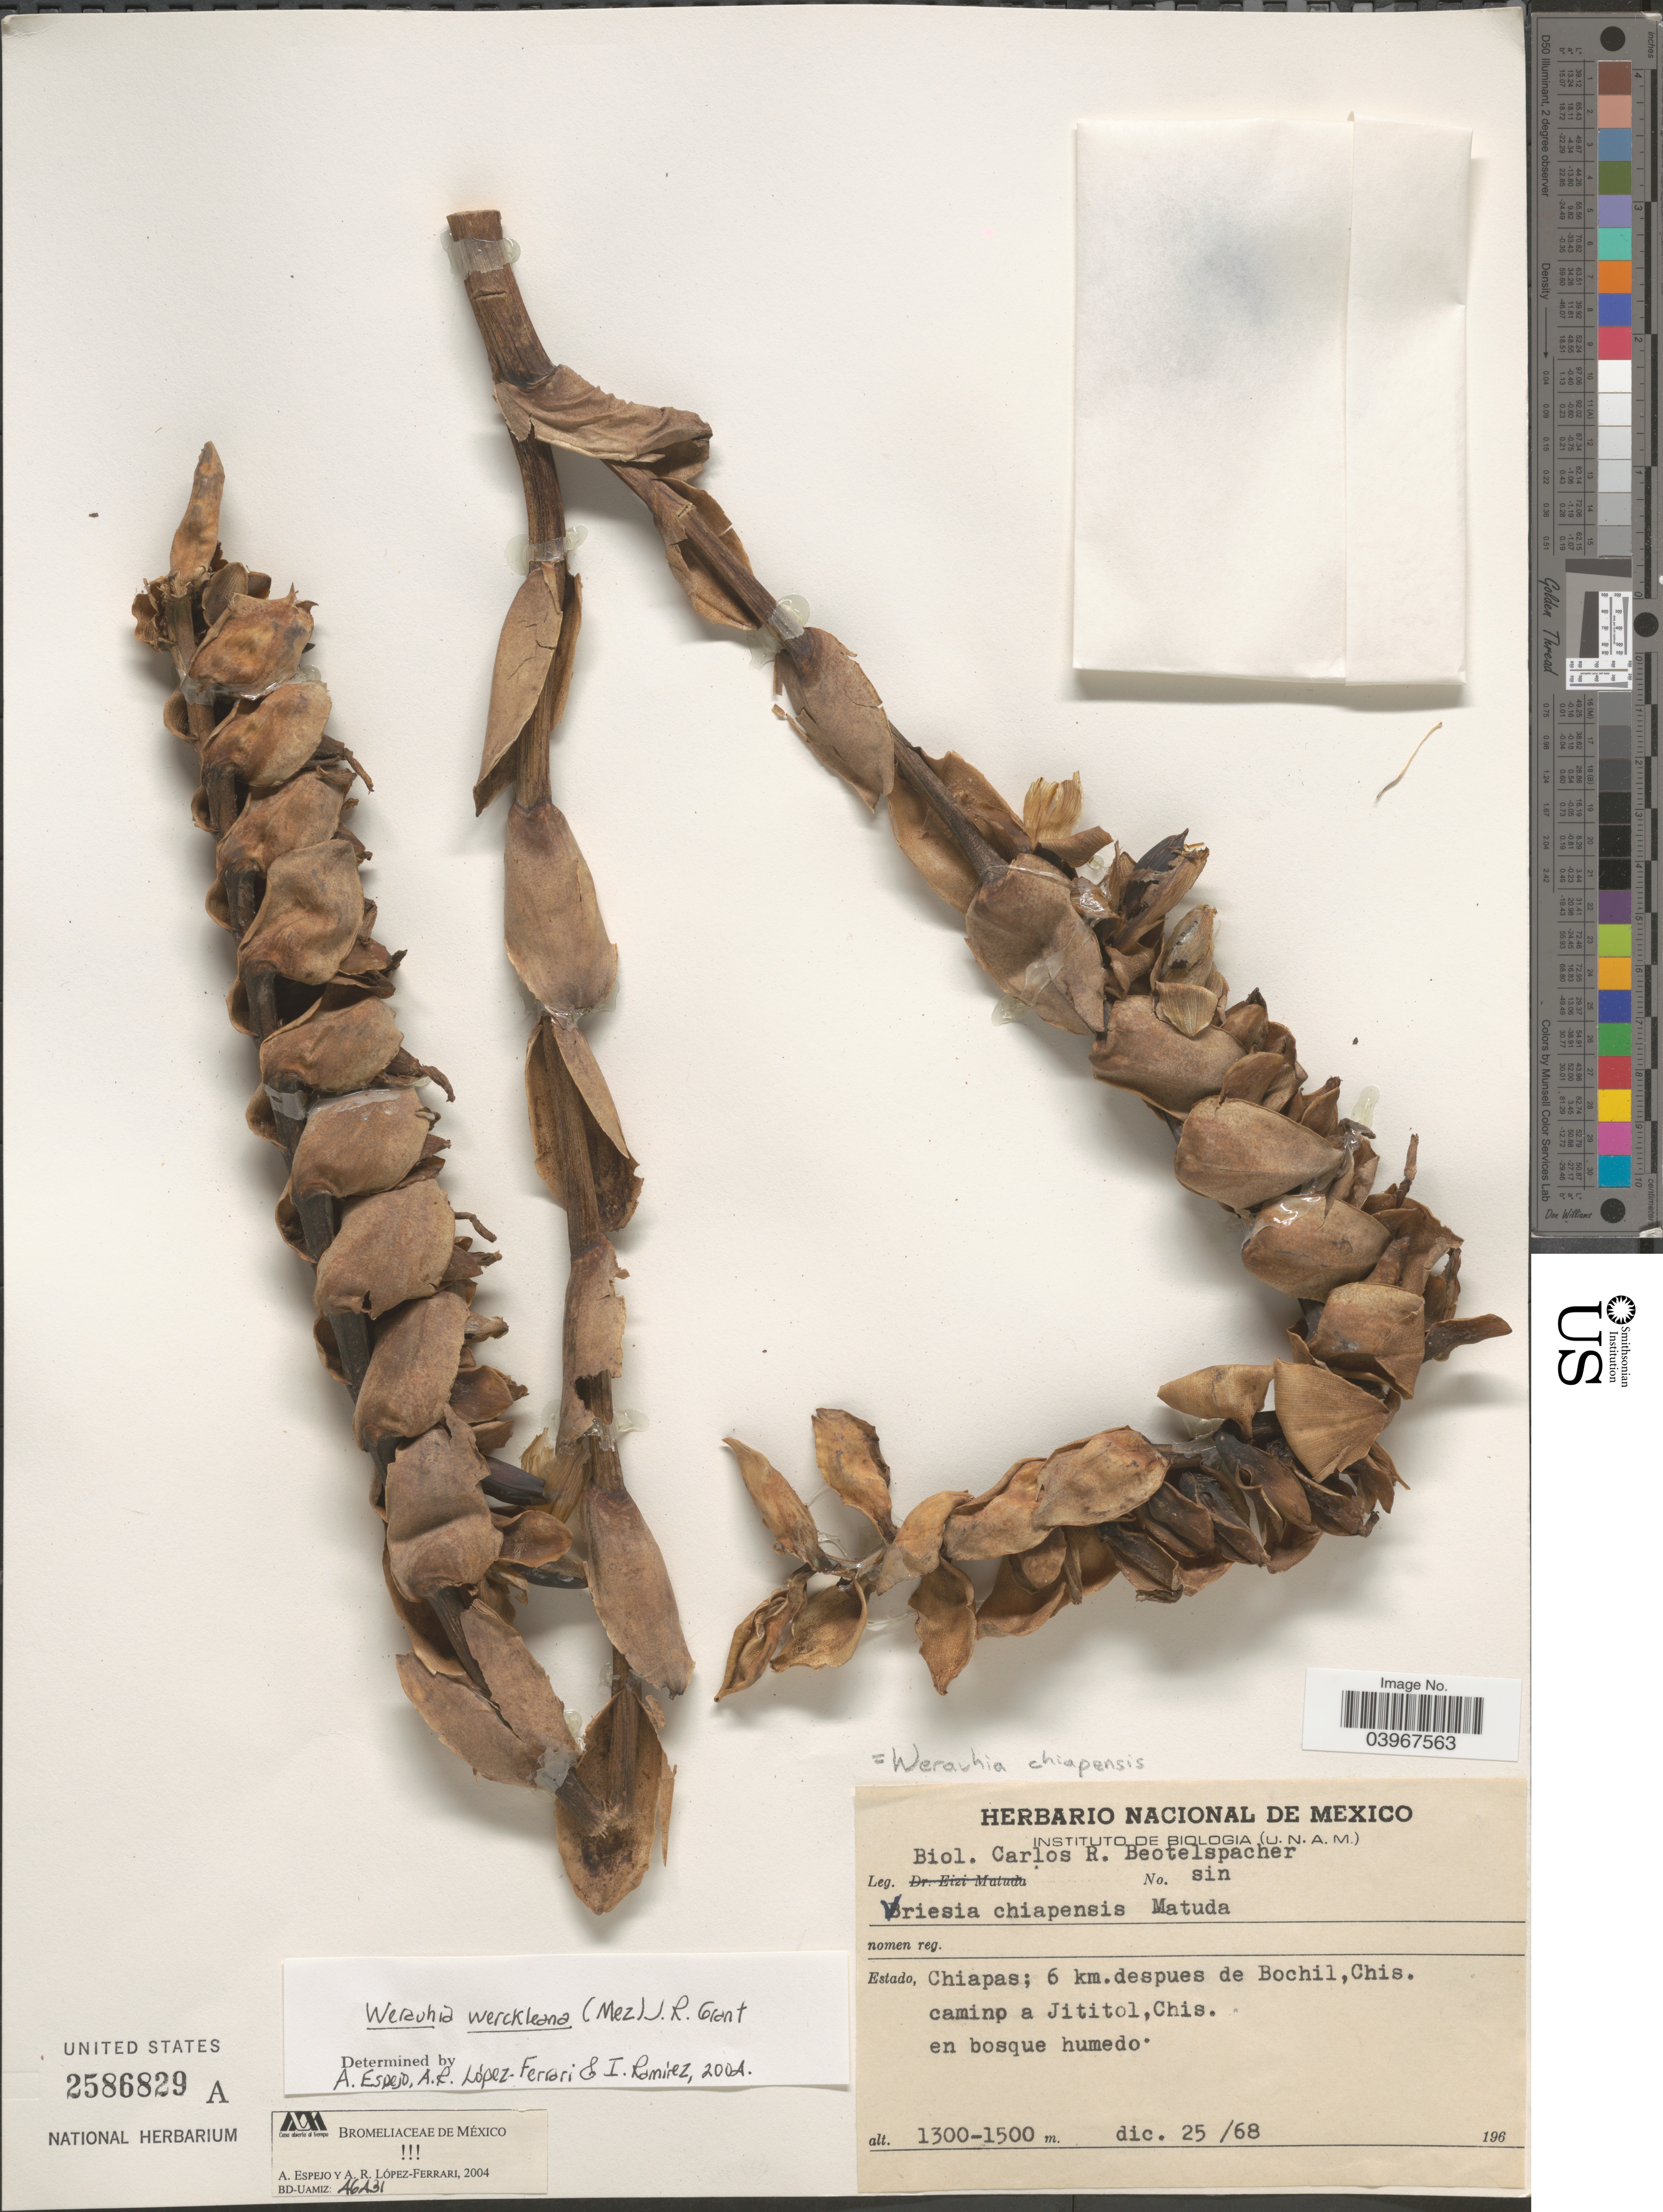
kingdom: Plantae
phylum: Tracheophyta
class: Liliopsida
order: Poales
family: Bromeliaceae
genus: Werauhia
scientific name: Werauhia werckleana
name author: (Mez) J.R. Grant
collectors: C. Beotelspacher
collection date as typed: Transcribed d/m/y: 25/12/68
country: Mexico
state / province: Chiapas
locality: Estado, Chiapas; 6 km. despues de Bochil, Chis. camino a Jititol, Chis. en bosque humedo.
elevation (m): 1300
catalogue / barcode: US 2586829A